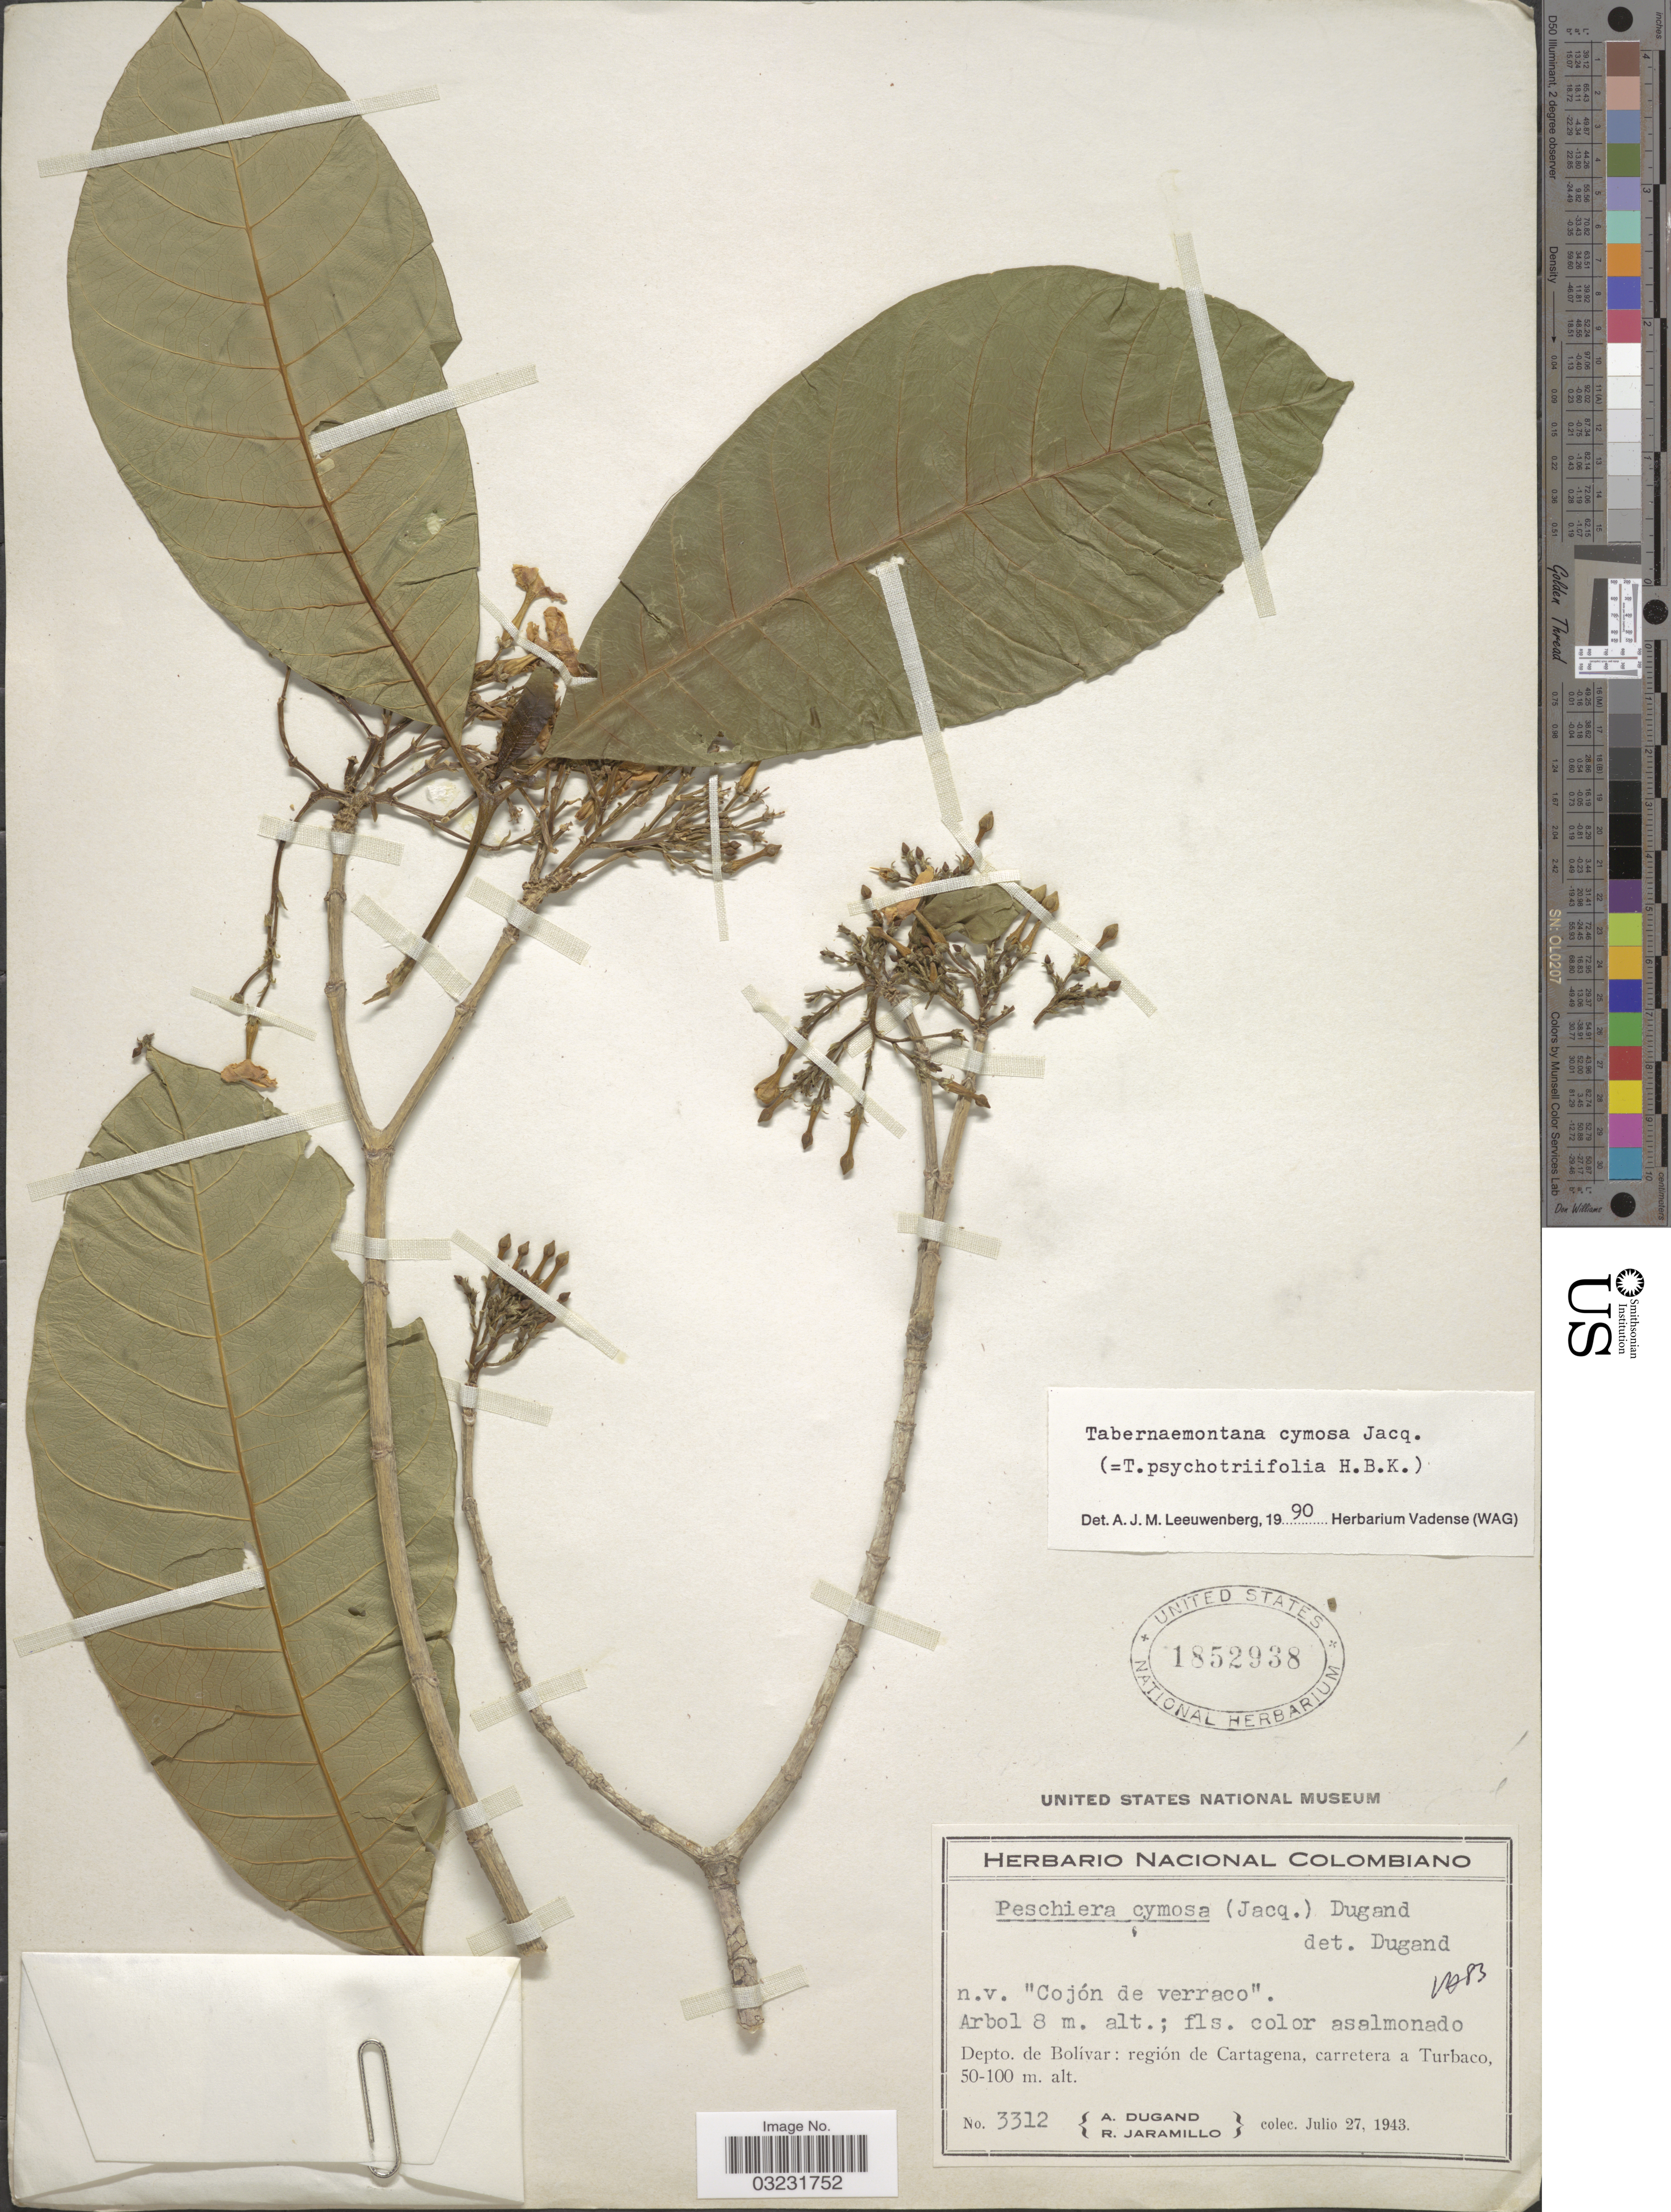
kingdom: Plantae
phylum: Tracheophyta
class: Magnoliopsida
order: Gentianales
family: Apocynaceae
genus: Tabernaemontana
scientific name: Tabernaemontana cymosa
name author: Jacq.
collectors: A. Dugand & R. Jaramillo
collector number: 3312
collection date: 1943-07-27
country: Colombia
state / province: Bolívar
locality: Depto. de Bolívar: región de Cartagena, carretera a Turbaco.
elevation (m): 50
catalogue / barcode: US 1852938